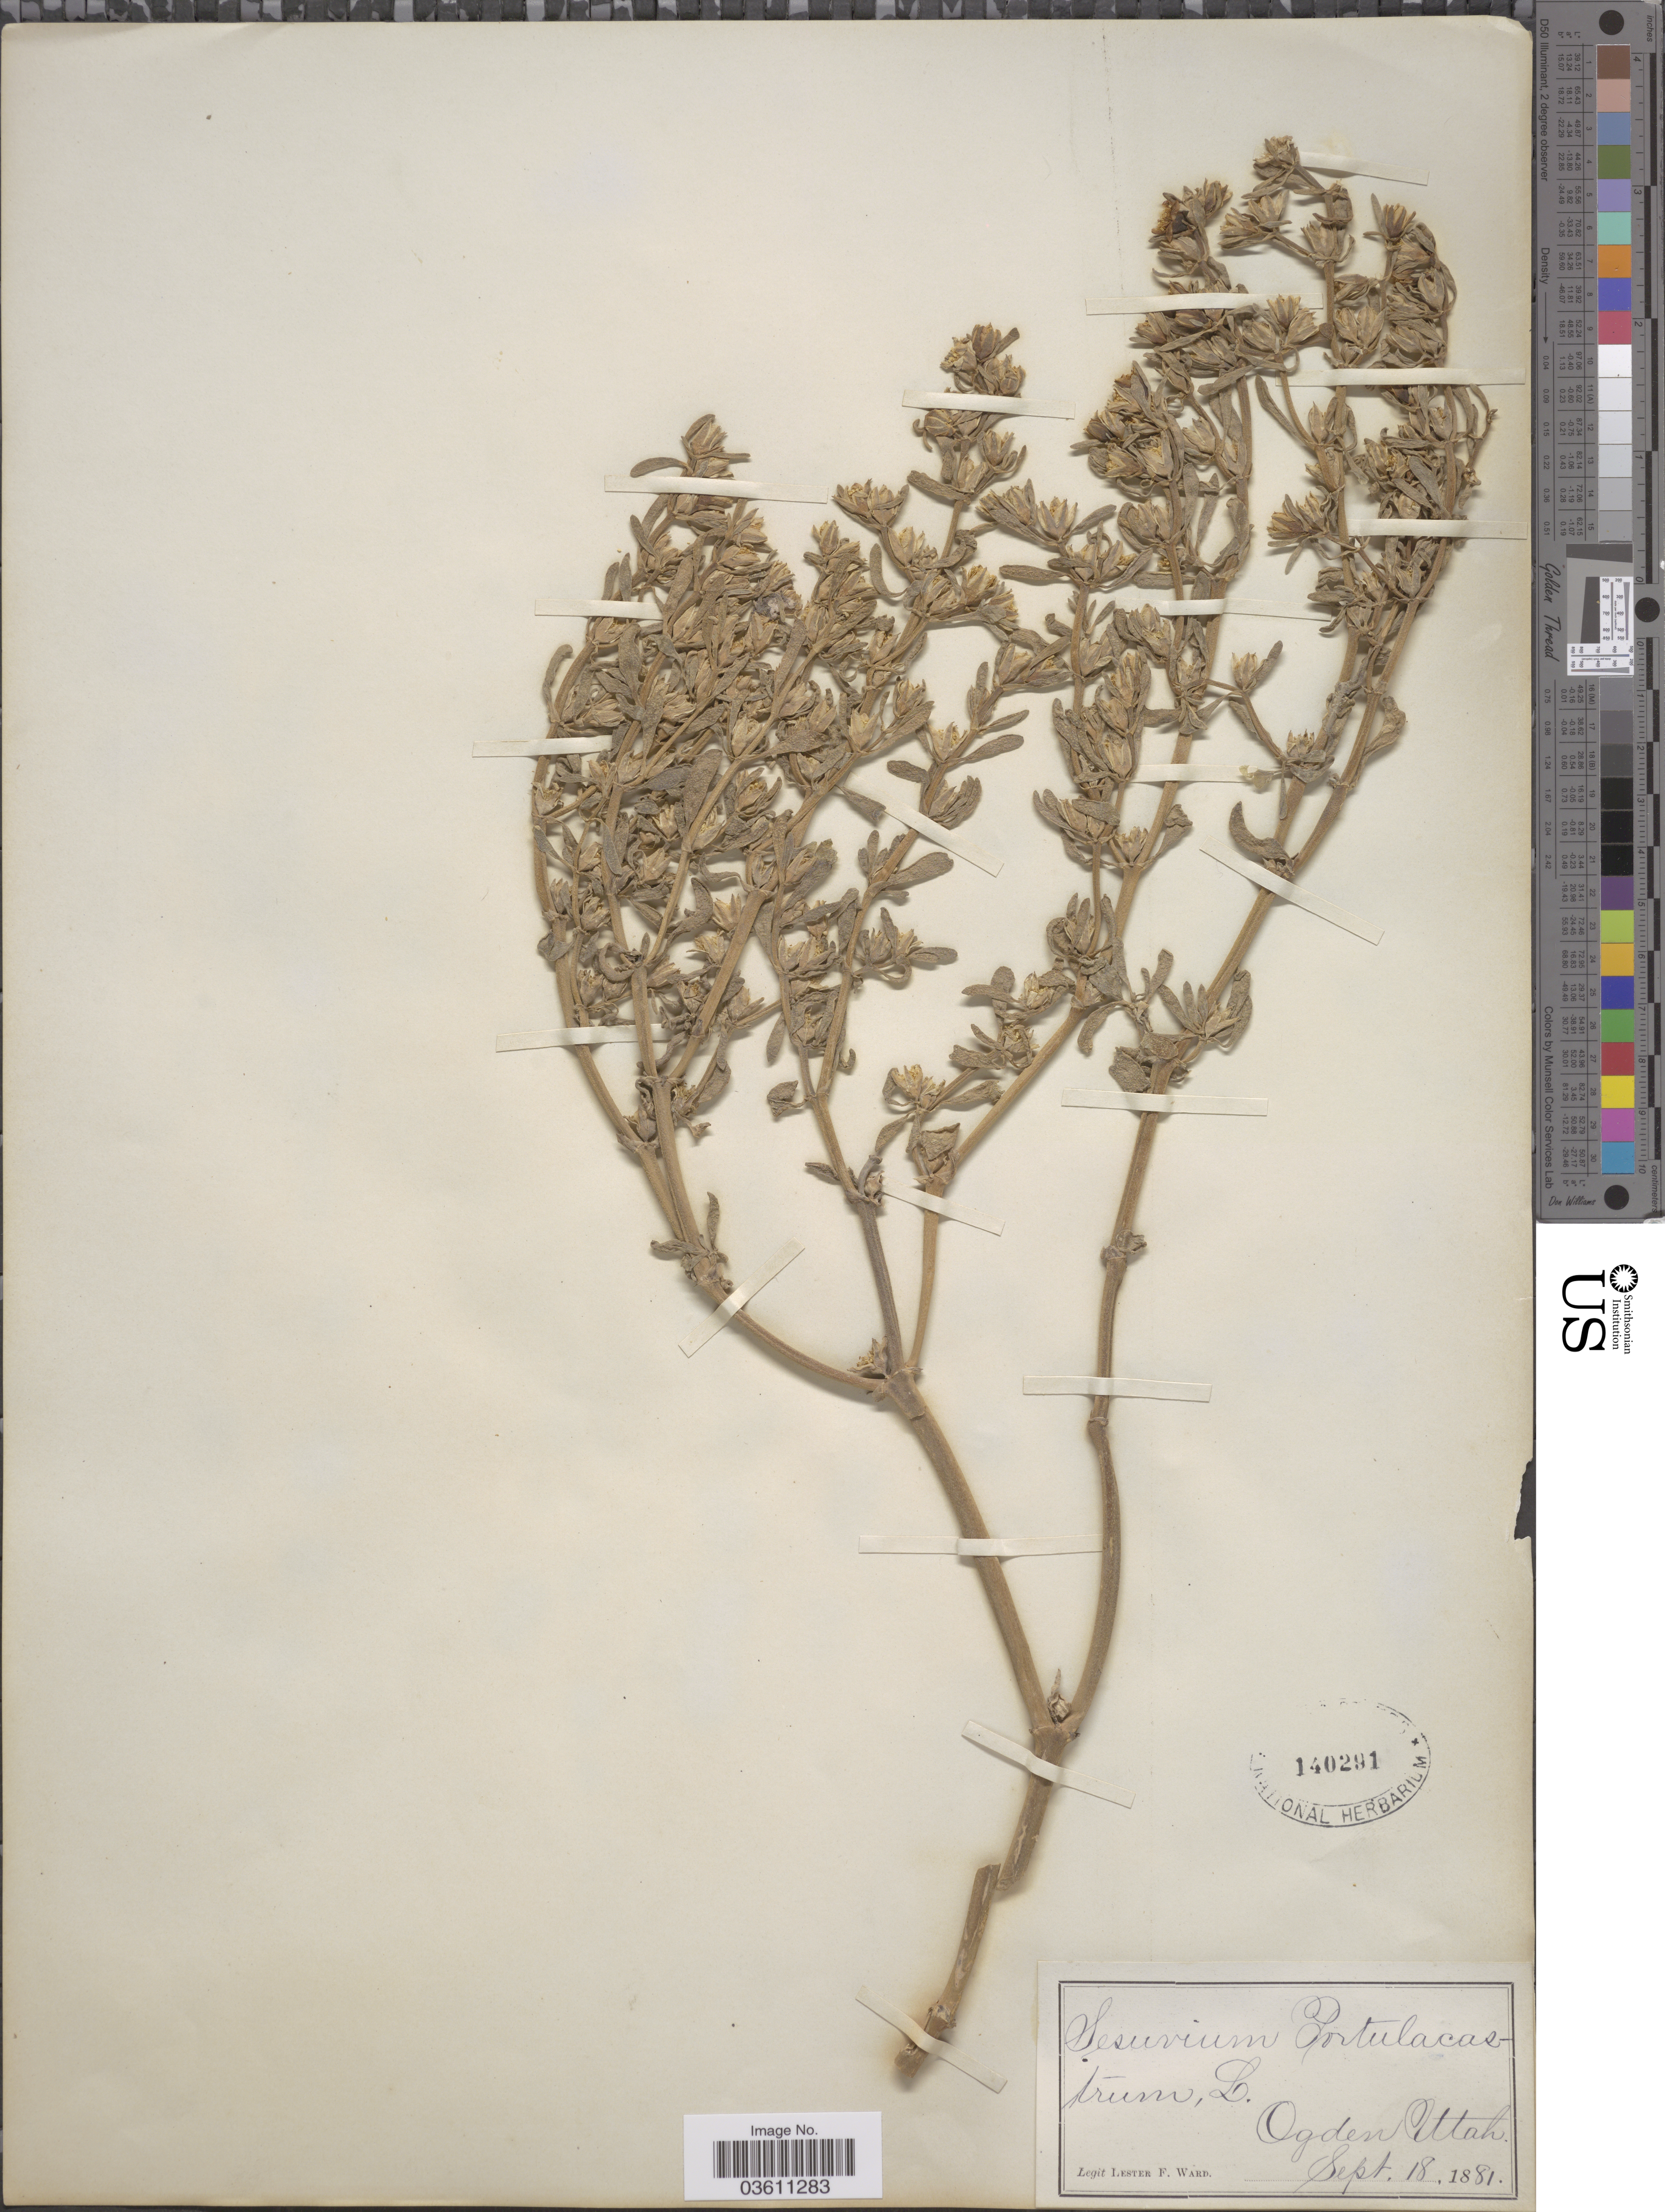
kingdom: Plantae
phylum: Tracheophyta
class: Magnoliopsida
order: Caryophyllales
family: Aizoaceae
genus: Sesuvium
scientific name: Sesuvium revolutifolium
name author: Ortega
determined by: Strong, Mark T., (BOT), Smithsonian Institution - National Museum of Natural History (UNITED STATES)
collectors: L. F. Ward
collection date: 1881-09-18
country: United States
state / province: Utah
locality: Ogden.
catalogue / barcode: US 140291